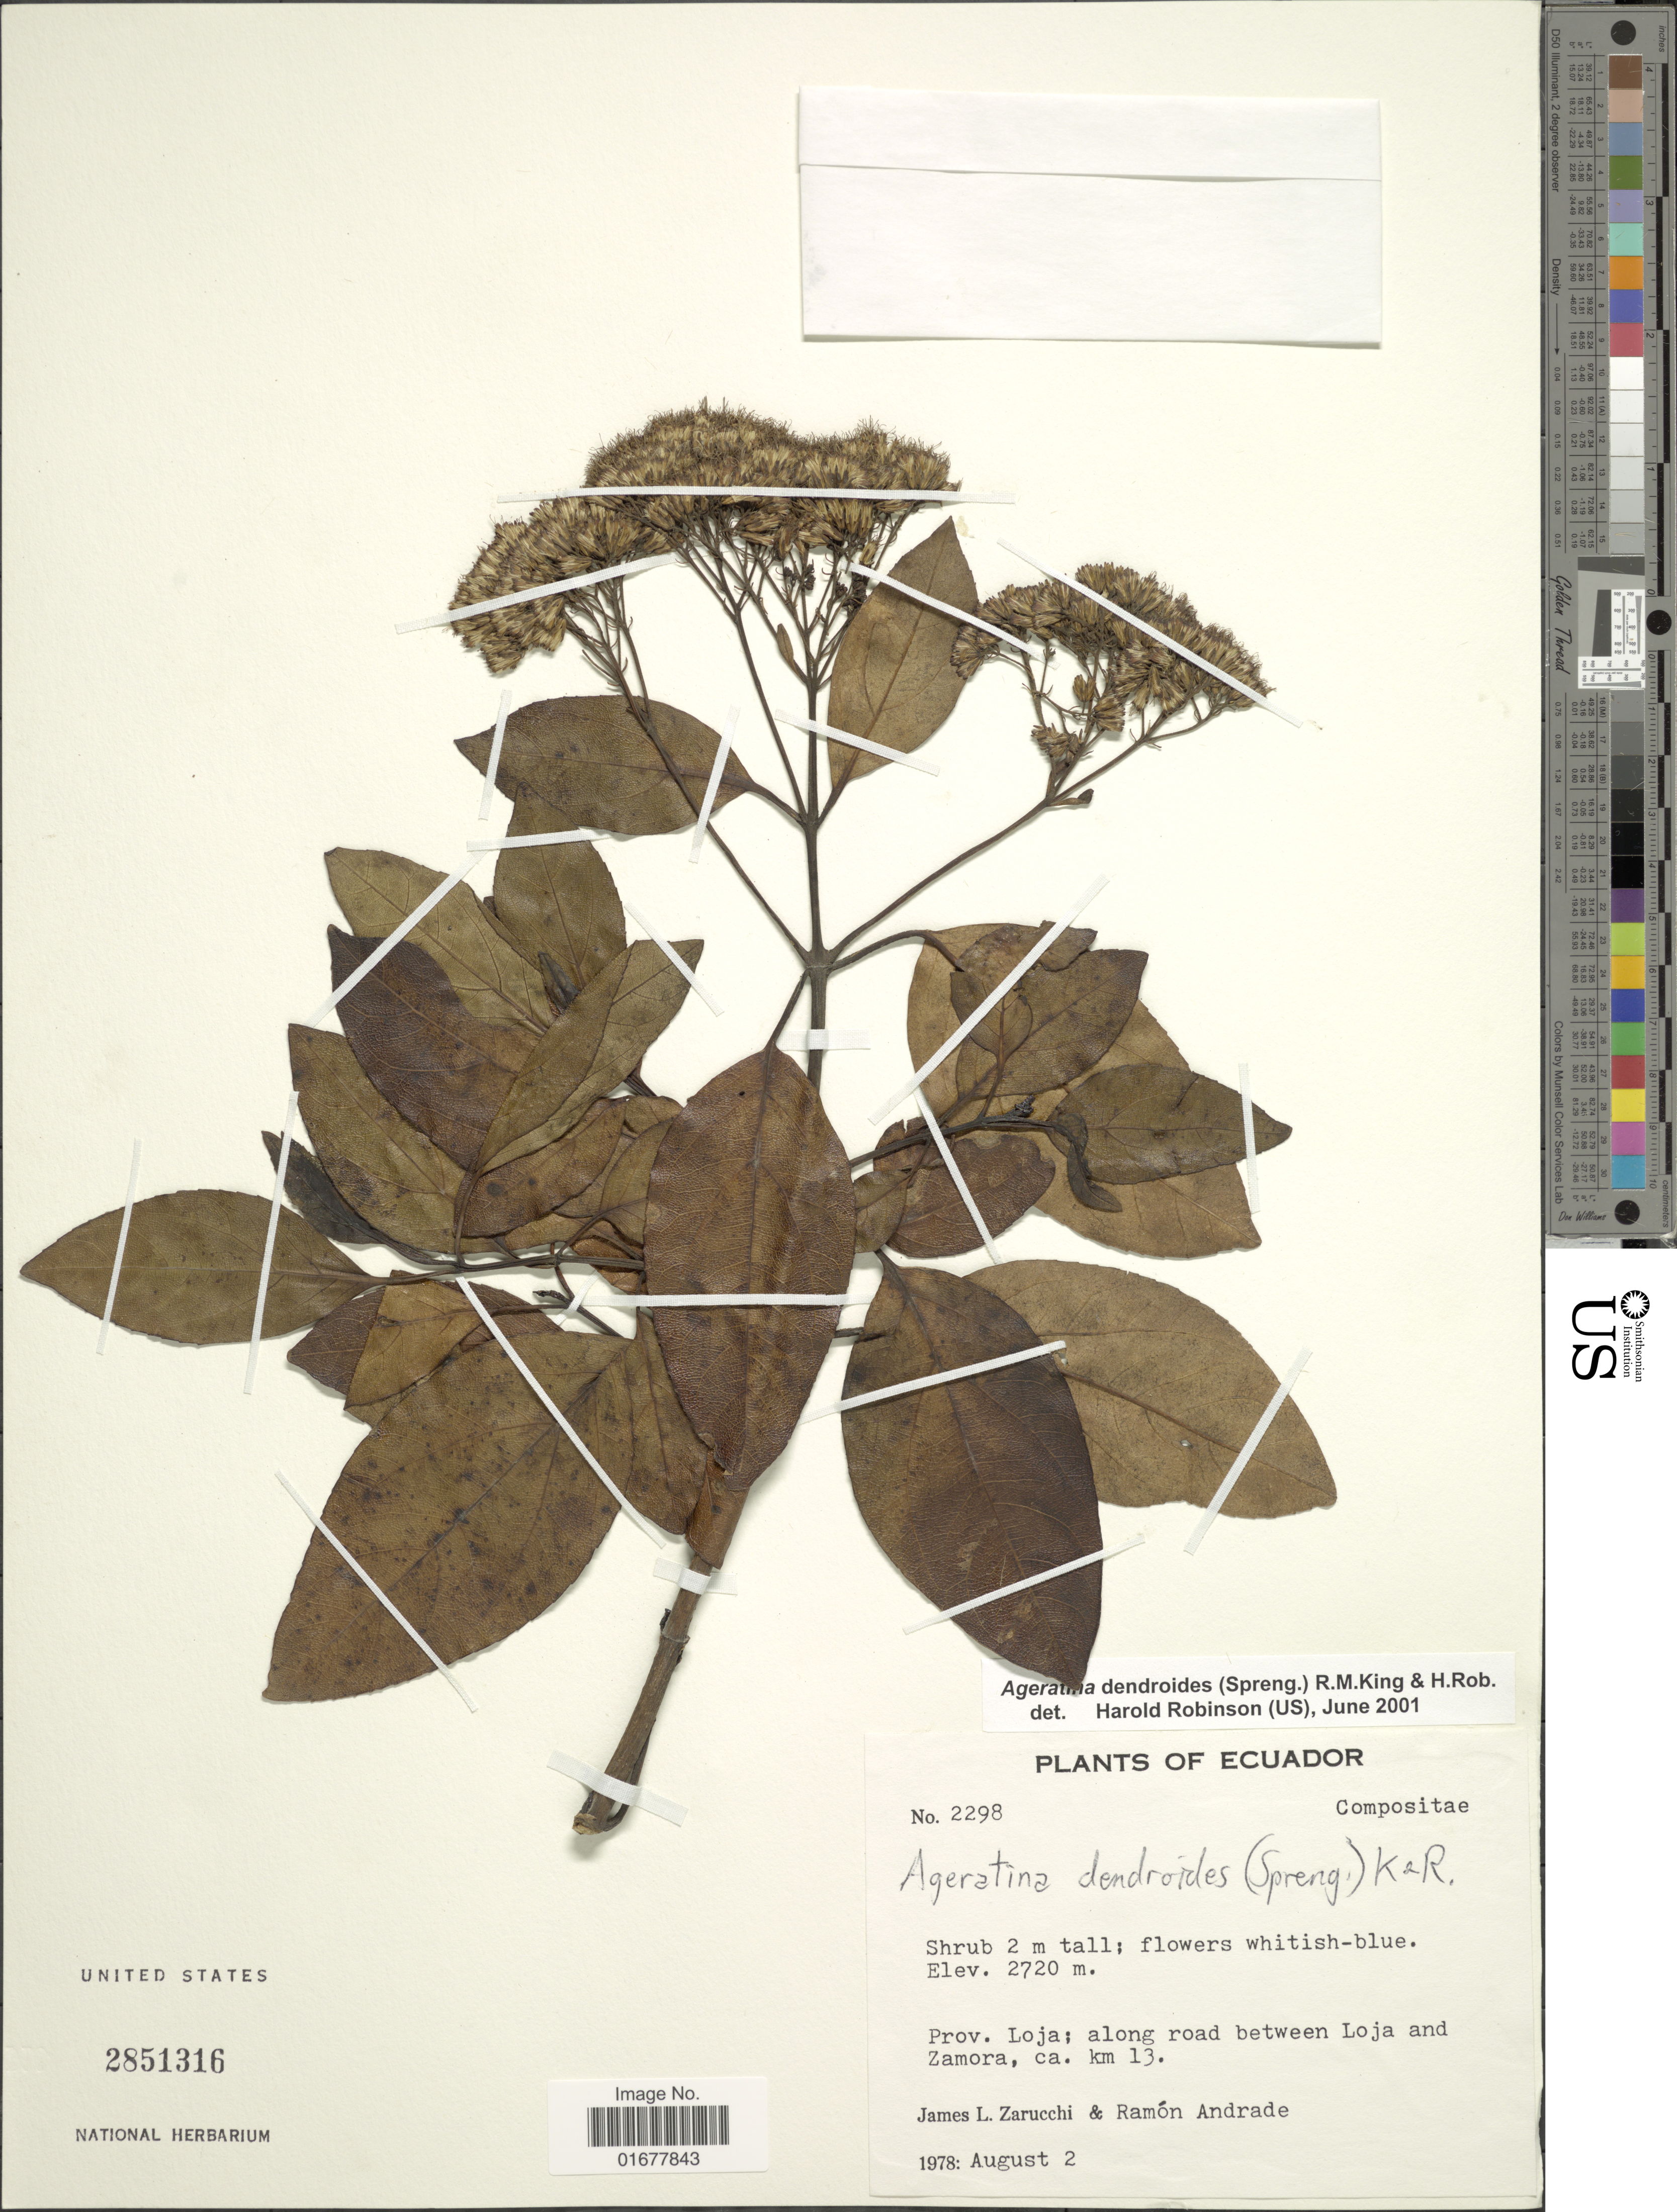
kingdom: Plantae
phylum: Tracheophyta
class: Magnoliopsida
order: Asterales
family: Asteraceae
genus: Ageratina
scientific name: Ageratina dendroides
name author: (Spreng.) R.M. King & H. Rob.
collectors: J. L. Zarucchi & R. Andrade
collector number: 2298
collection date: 1978-08-02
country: Ecuador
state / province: Loja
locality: Prov. Loja: along road between Loja and Zamora, km 13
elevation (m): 2720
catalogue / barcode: US 2851316